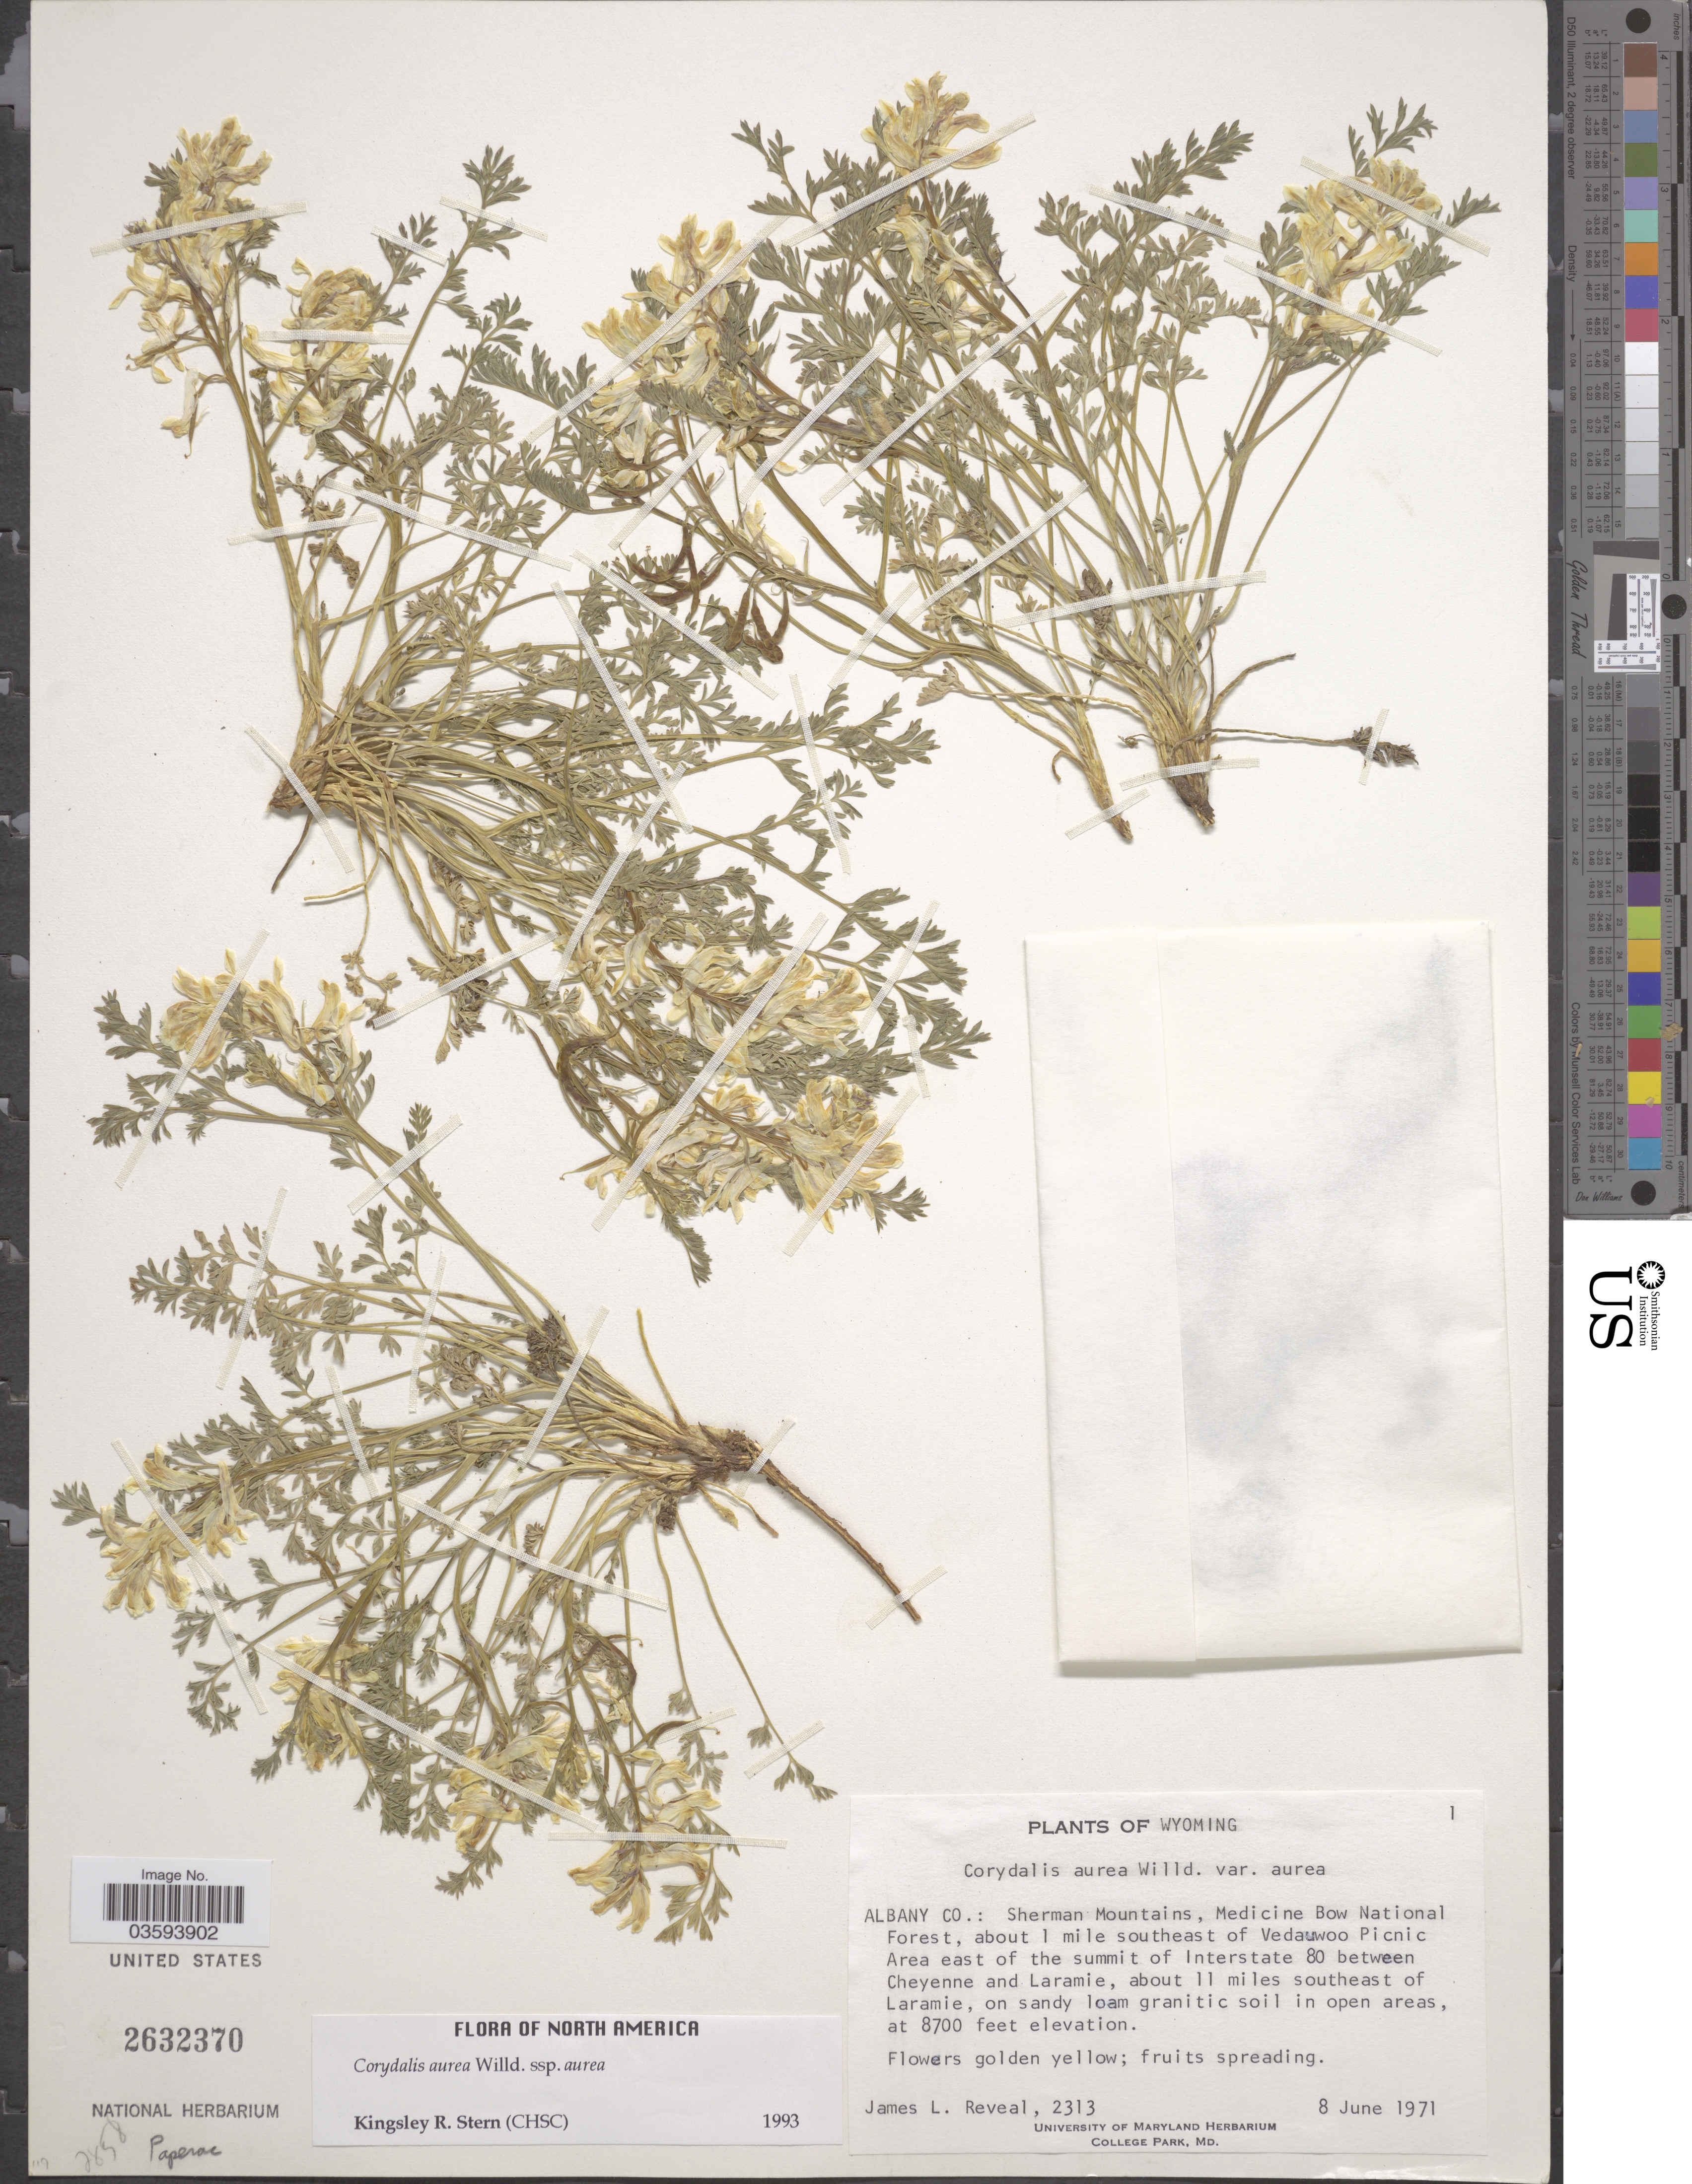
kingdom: Plantae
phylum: Tracheophyta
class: Magnoliopsida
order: Ranunculales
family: Papaveraceae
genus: Corydalis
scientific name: Corydalis aurea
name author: Willd.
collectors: J. L. Reveal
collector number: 2313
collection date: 1971-06-08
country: United States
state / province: Wyoming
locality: Albany Co.: Sherman Mountains, Medicine Bow National Forest, about 1 mile southeast of Vedauwoo Picnic Area east of the summit of Interstate 80 between Cheyenne and Laramie, about 11 miles southeast of Laramie.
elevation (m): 2652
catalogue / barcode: US 2632370